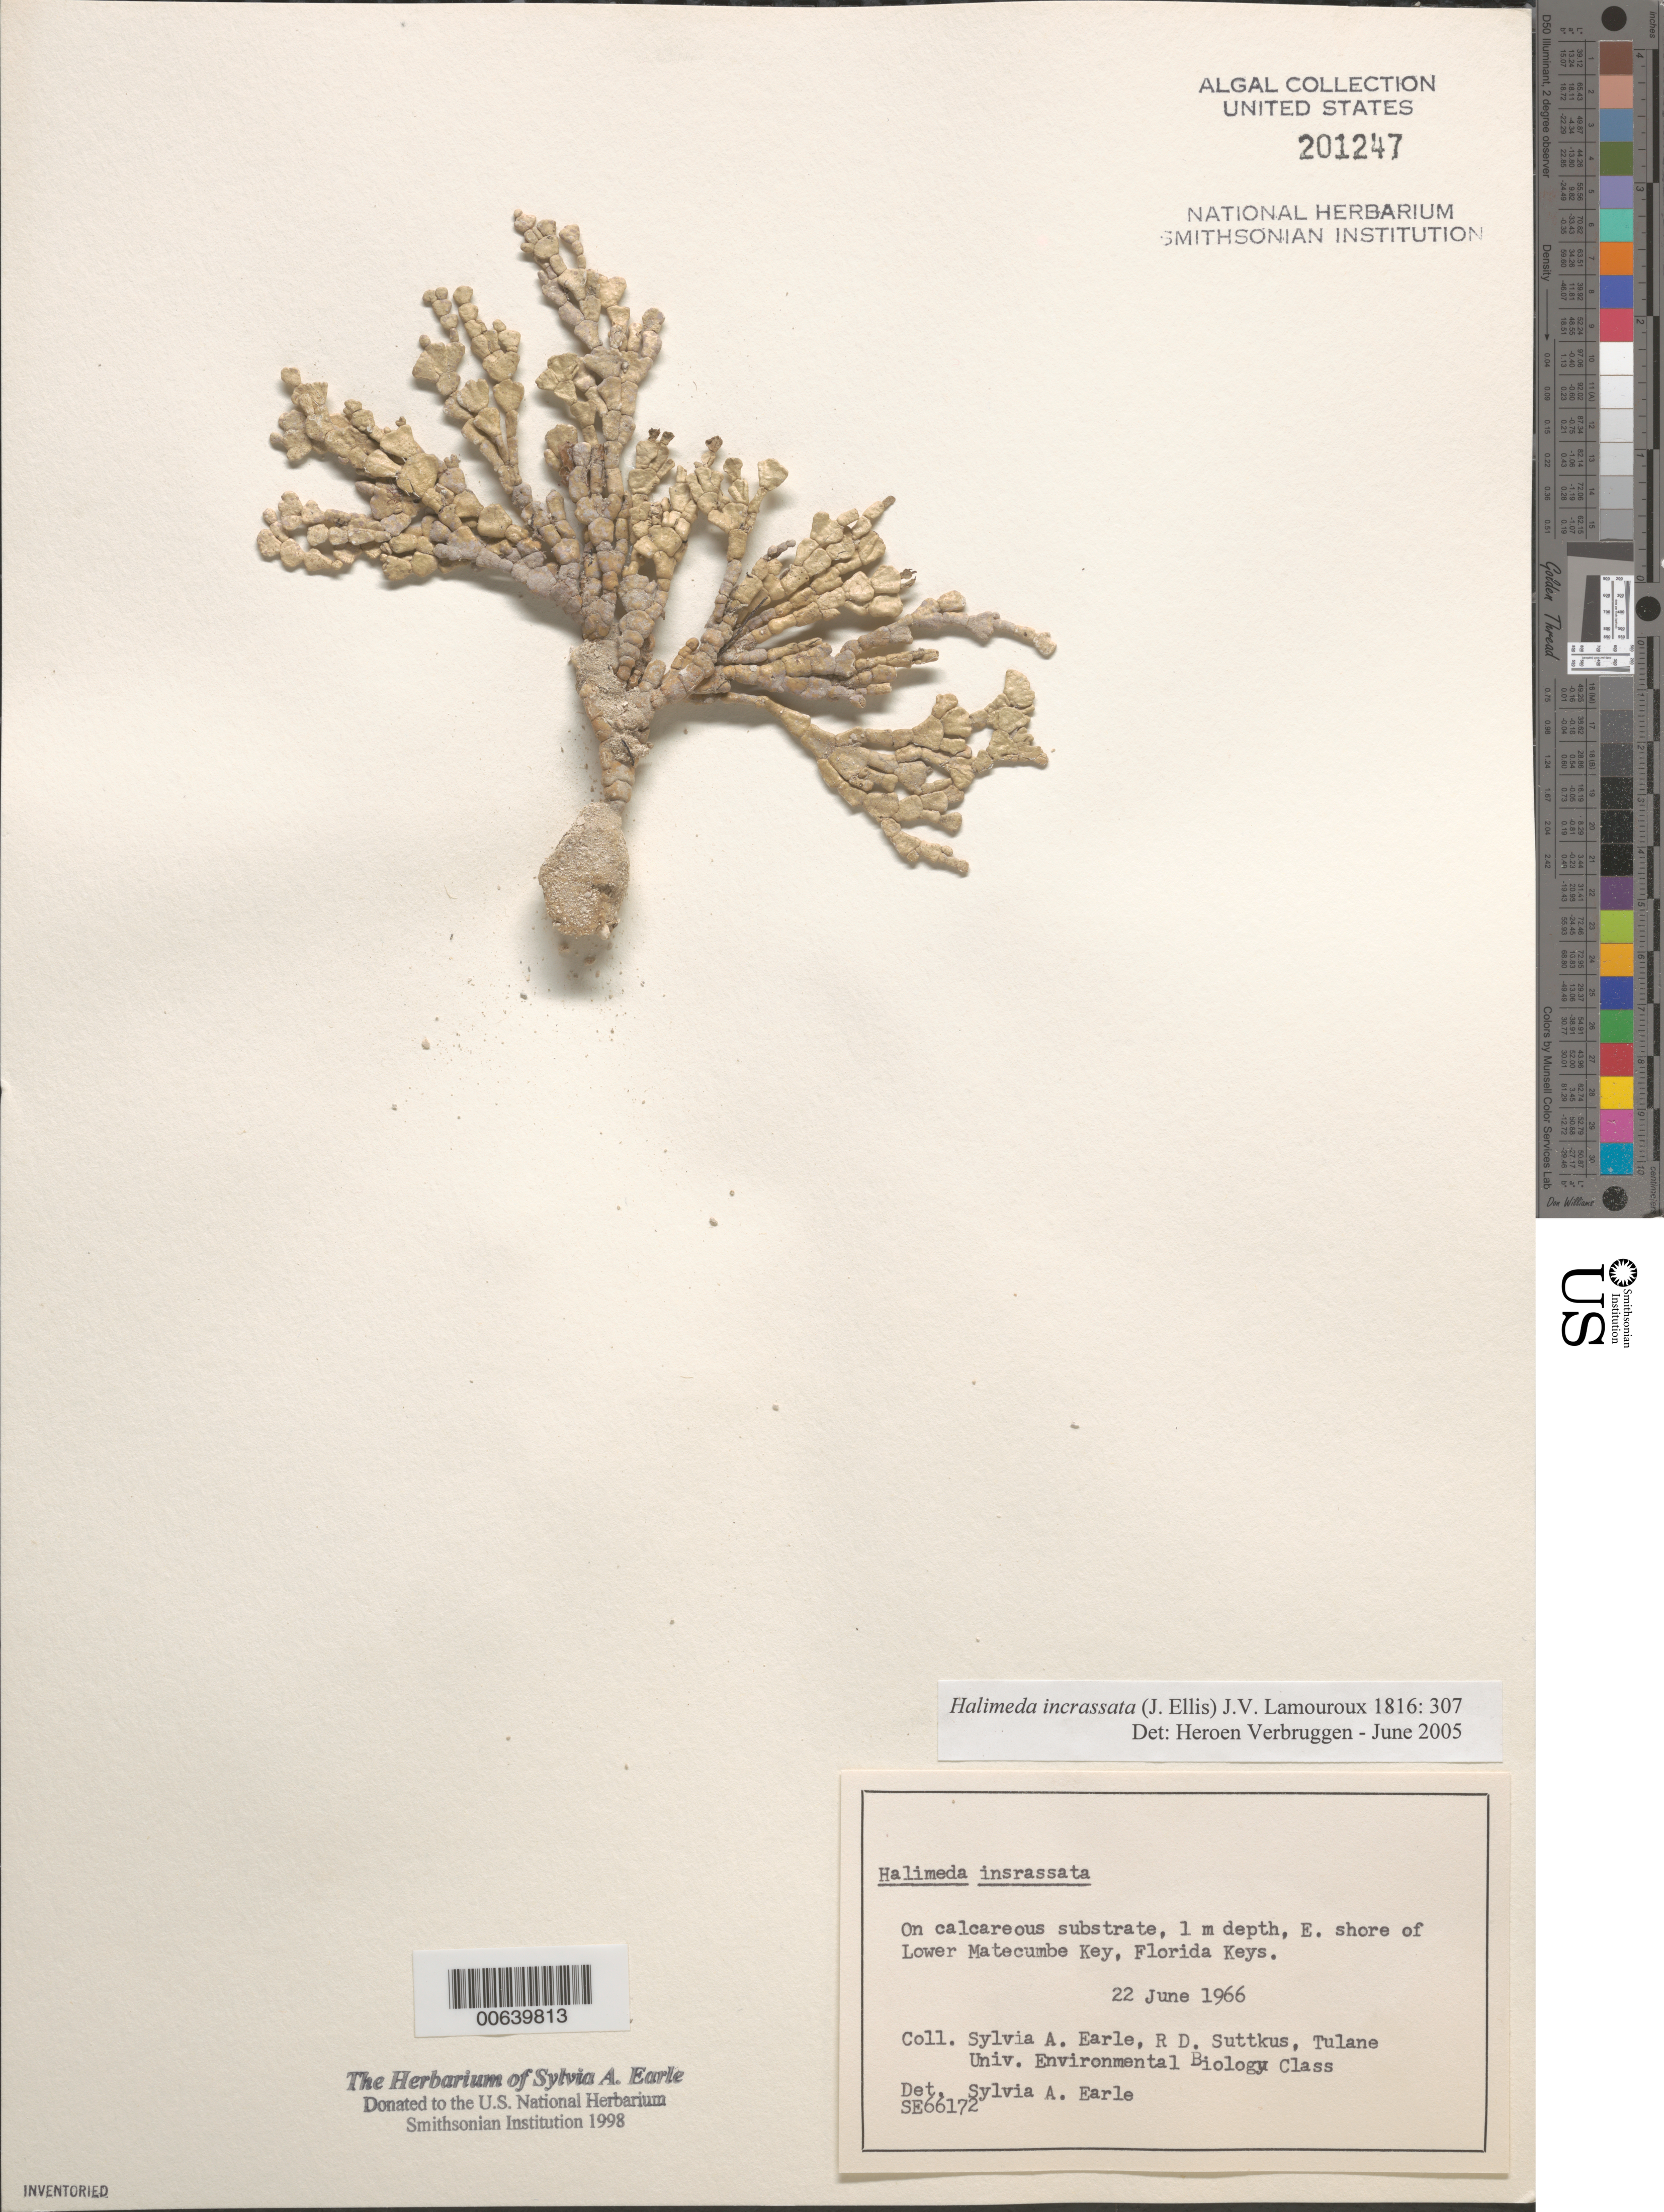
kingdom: Plantae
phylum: Chlorophyta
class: Ulvophyceae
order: Bryopsidales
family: Halimedaceae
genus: Halimeda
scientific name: Halimeda incrassata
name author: (J. Ellis) J.V.Lamouroux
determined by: Earle, S. A.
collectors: S. A. Earle, R. Suttkus & Tulane Univ. Env. Biol. Class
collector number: SE 66172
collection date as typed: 22 Jun 1966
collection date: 1966-06-22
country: United States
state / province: Florida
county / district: Monroe County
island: Lower Matecumbe Key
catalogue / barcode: US 201247